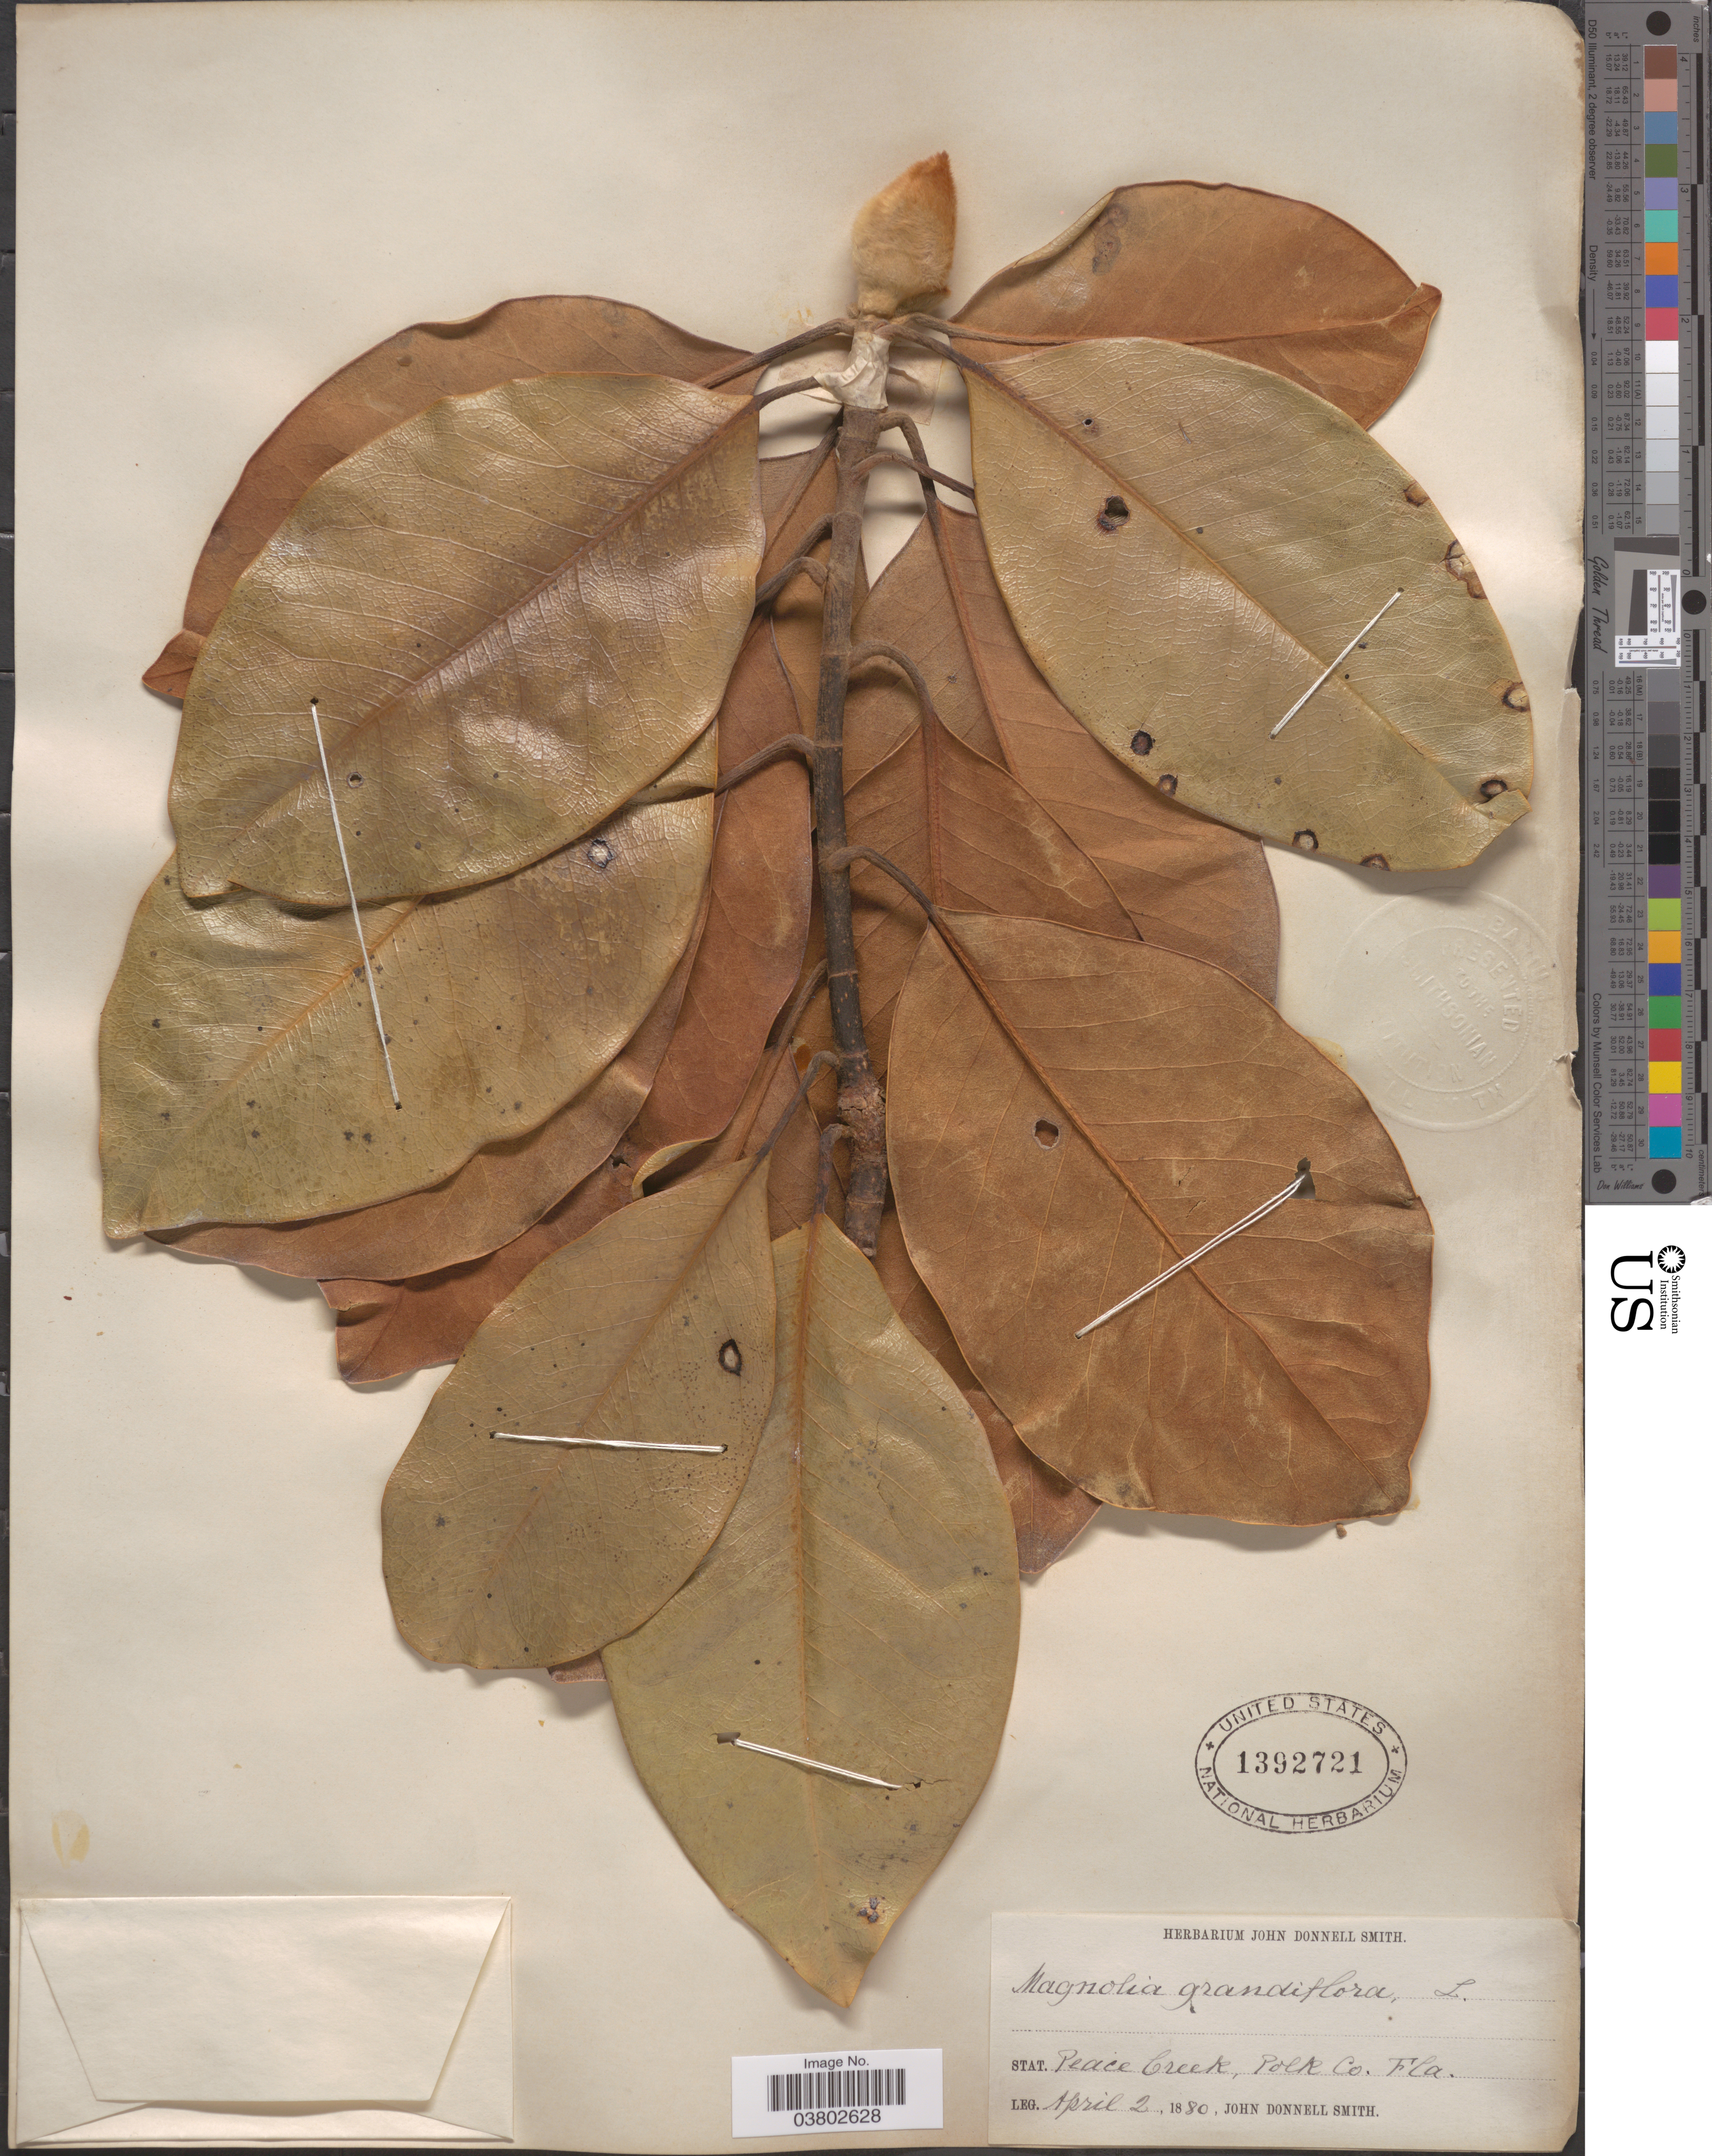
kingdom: Plantae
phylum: Tracheophyta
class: Magnoliopsida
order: Magnoliales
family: Magnoliaceae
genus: Magnolia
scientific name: Magnolia grandiflora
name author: L.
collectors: J. Donnell Smith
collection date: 1880-04-02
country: United States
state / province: Florida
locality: Stat. Peace Creek, Polk Co.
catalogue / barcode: US 1392721